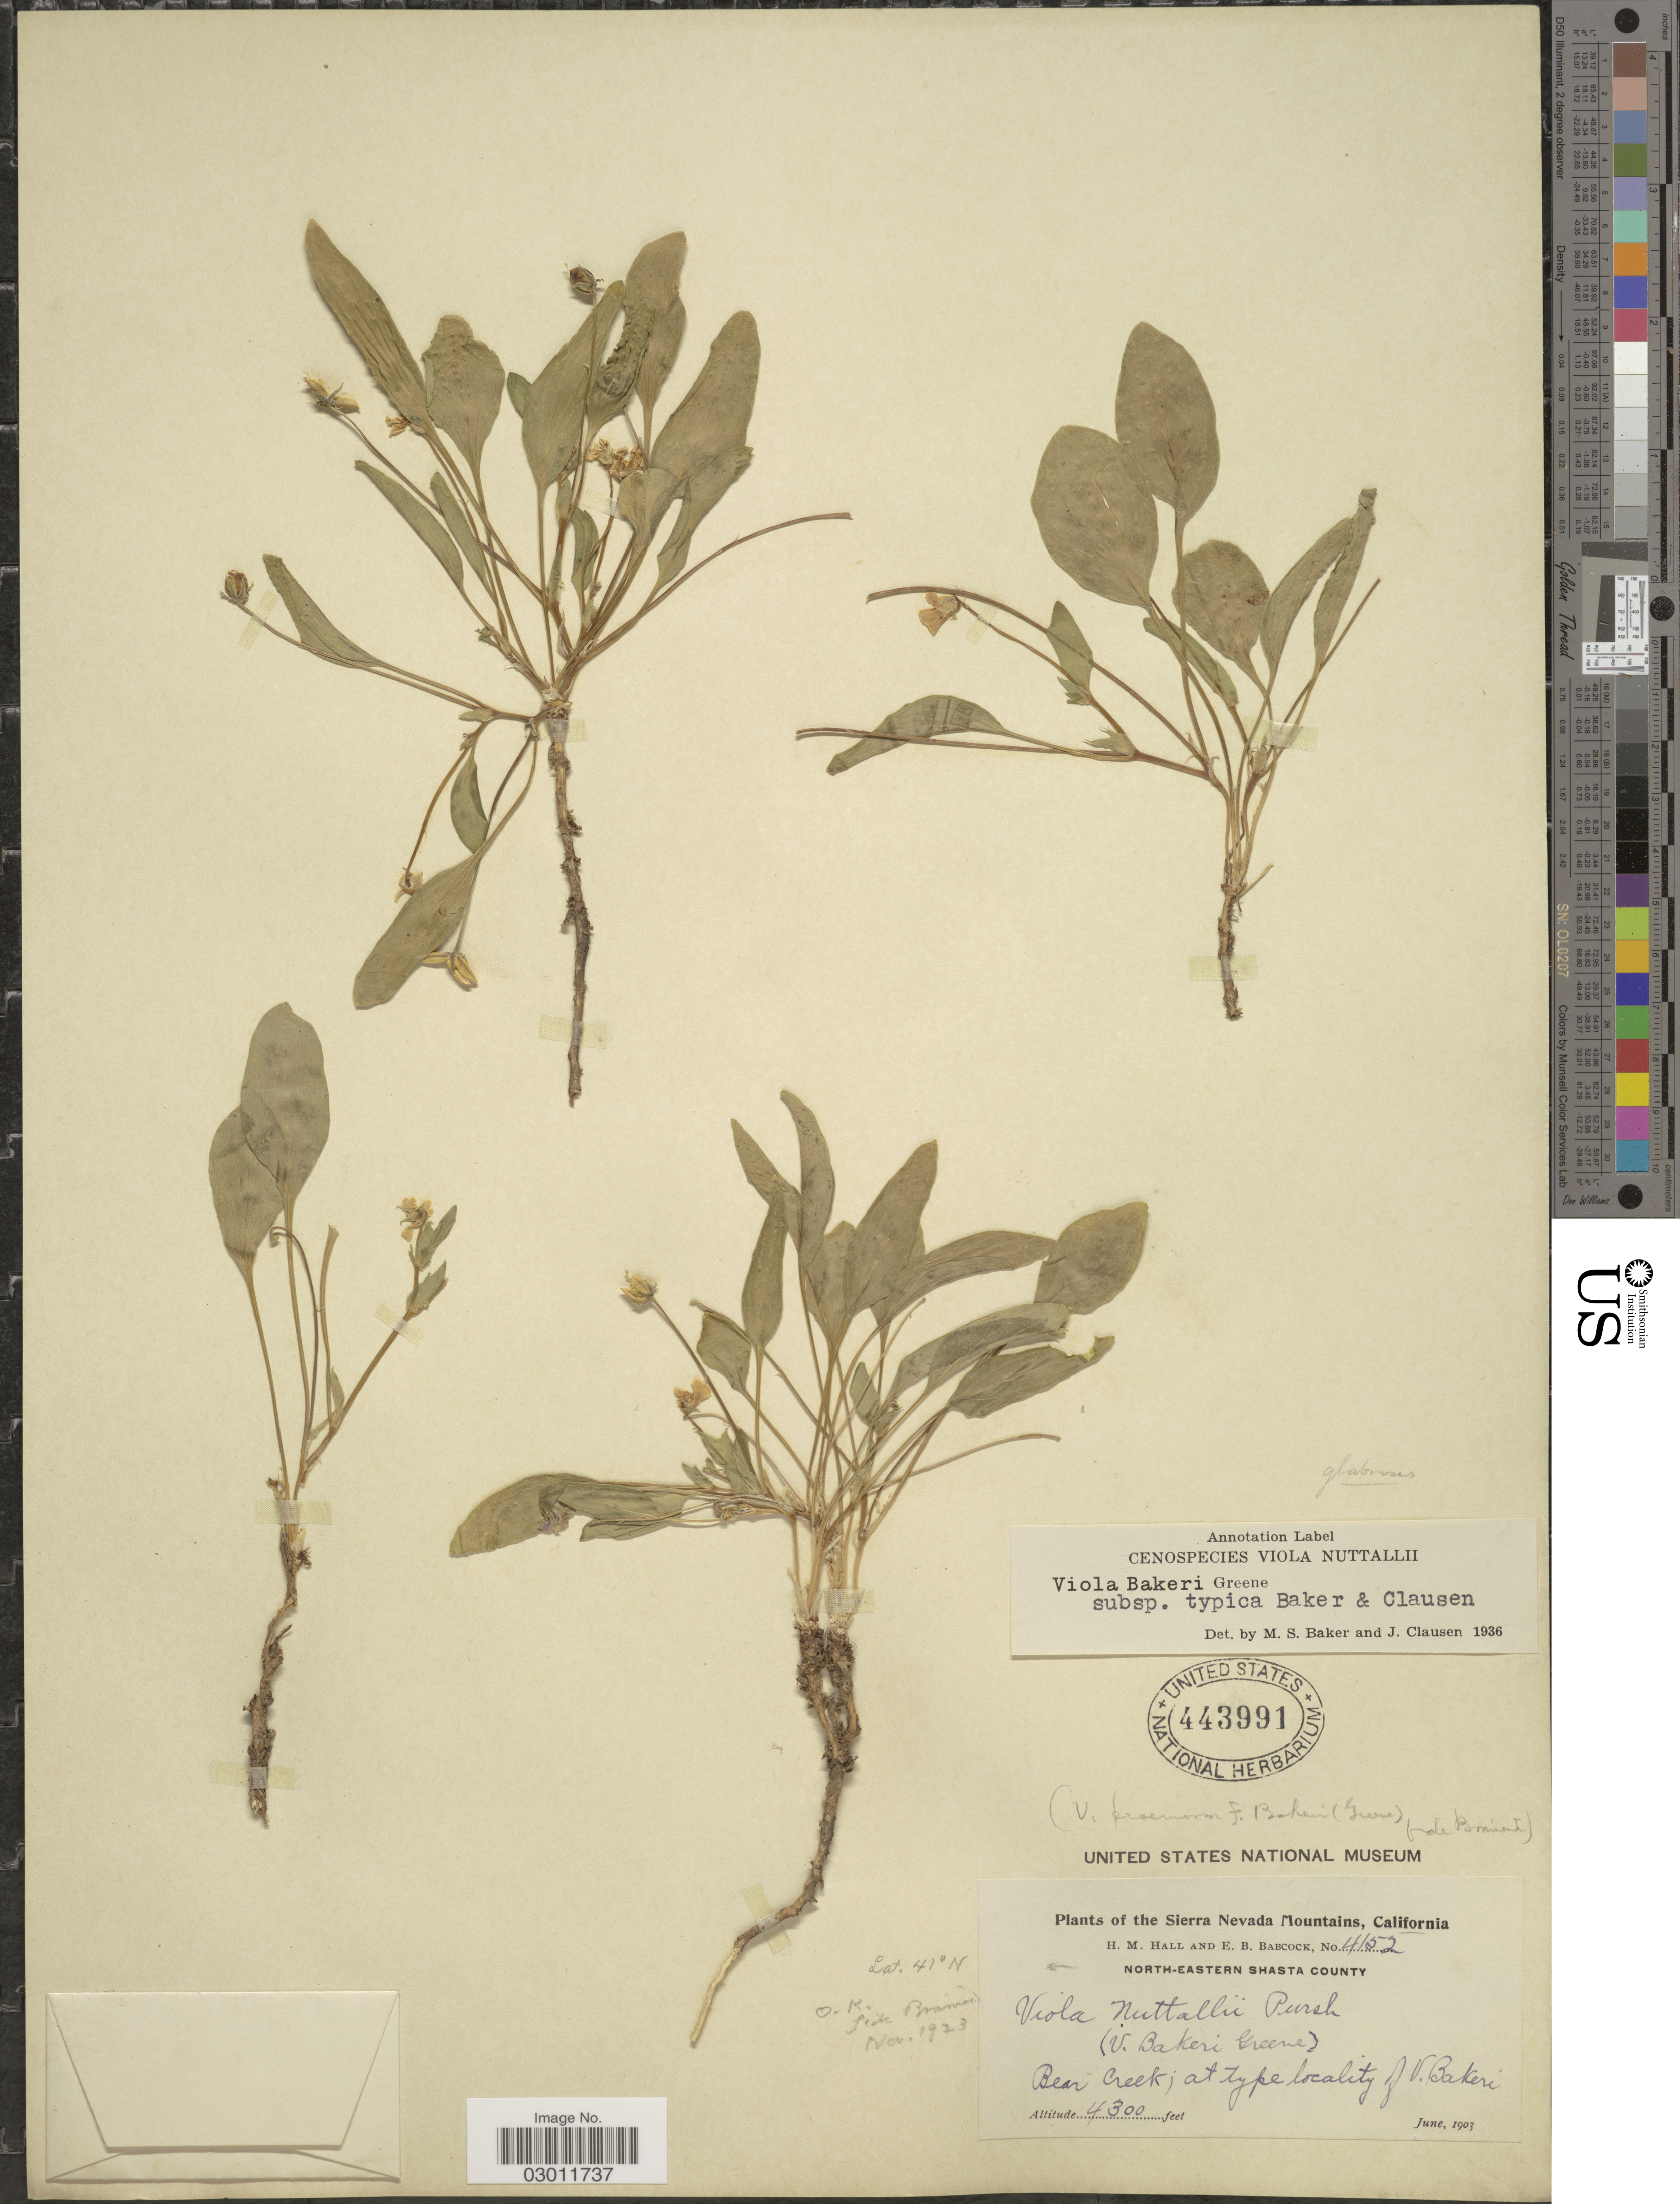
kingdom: Plantae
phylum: Tracheophyta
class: Magnoliopsida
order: Malpighiales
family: Violaceae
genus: Viola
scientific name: Viola bakeri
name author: Greene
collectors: H. M. Hall & E. B. Babcock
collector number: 4152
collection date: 1903-06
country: United States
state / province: California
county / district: Shasta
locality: The Sierra Nevada Mountains, North-Eastern Shasta County, Bear Creek.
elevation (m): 1311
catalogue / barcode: US 443991